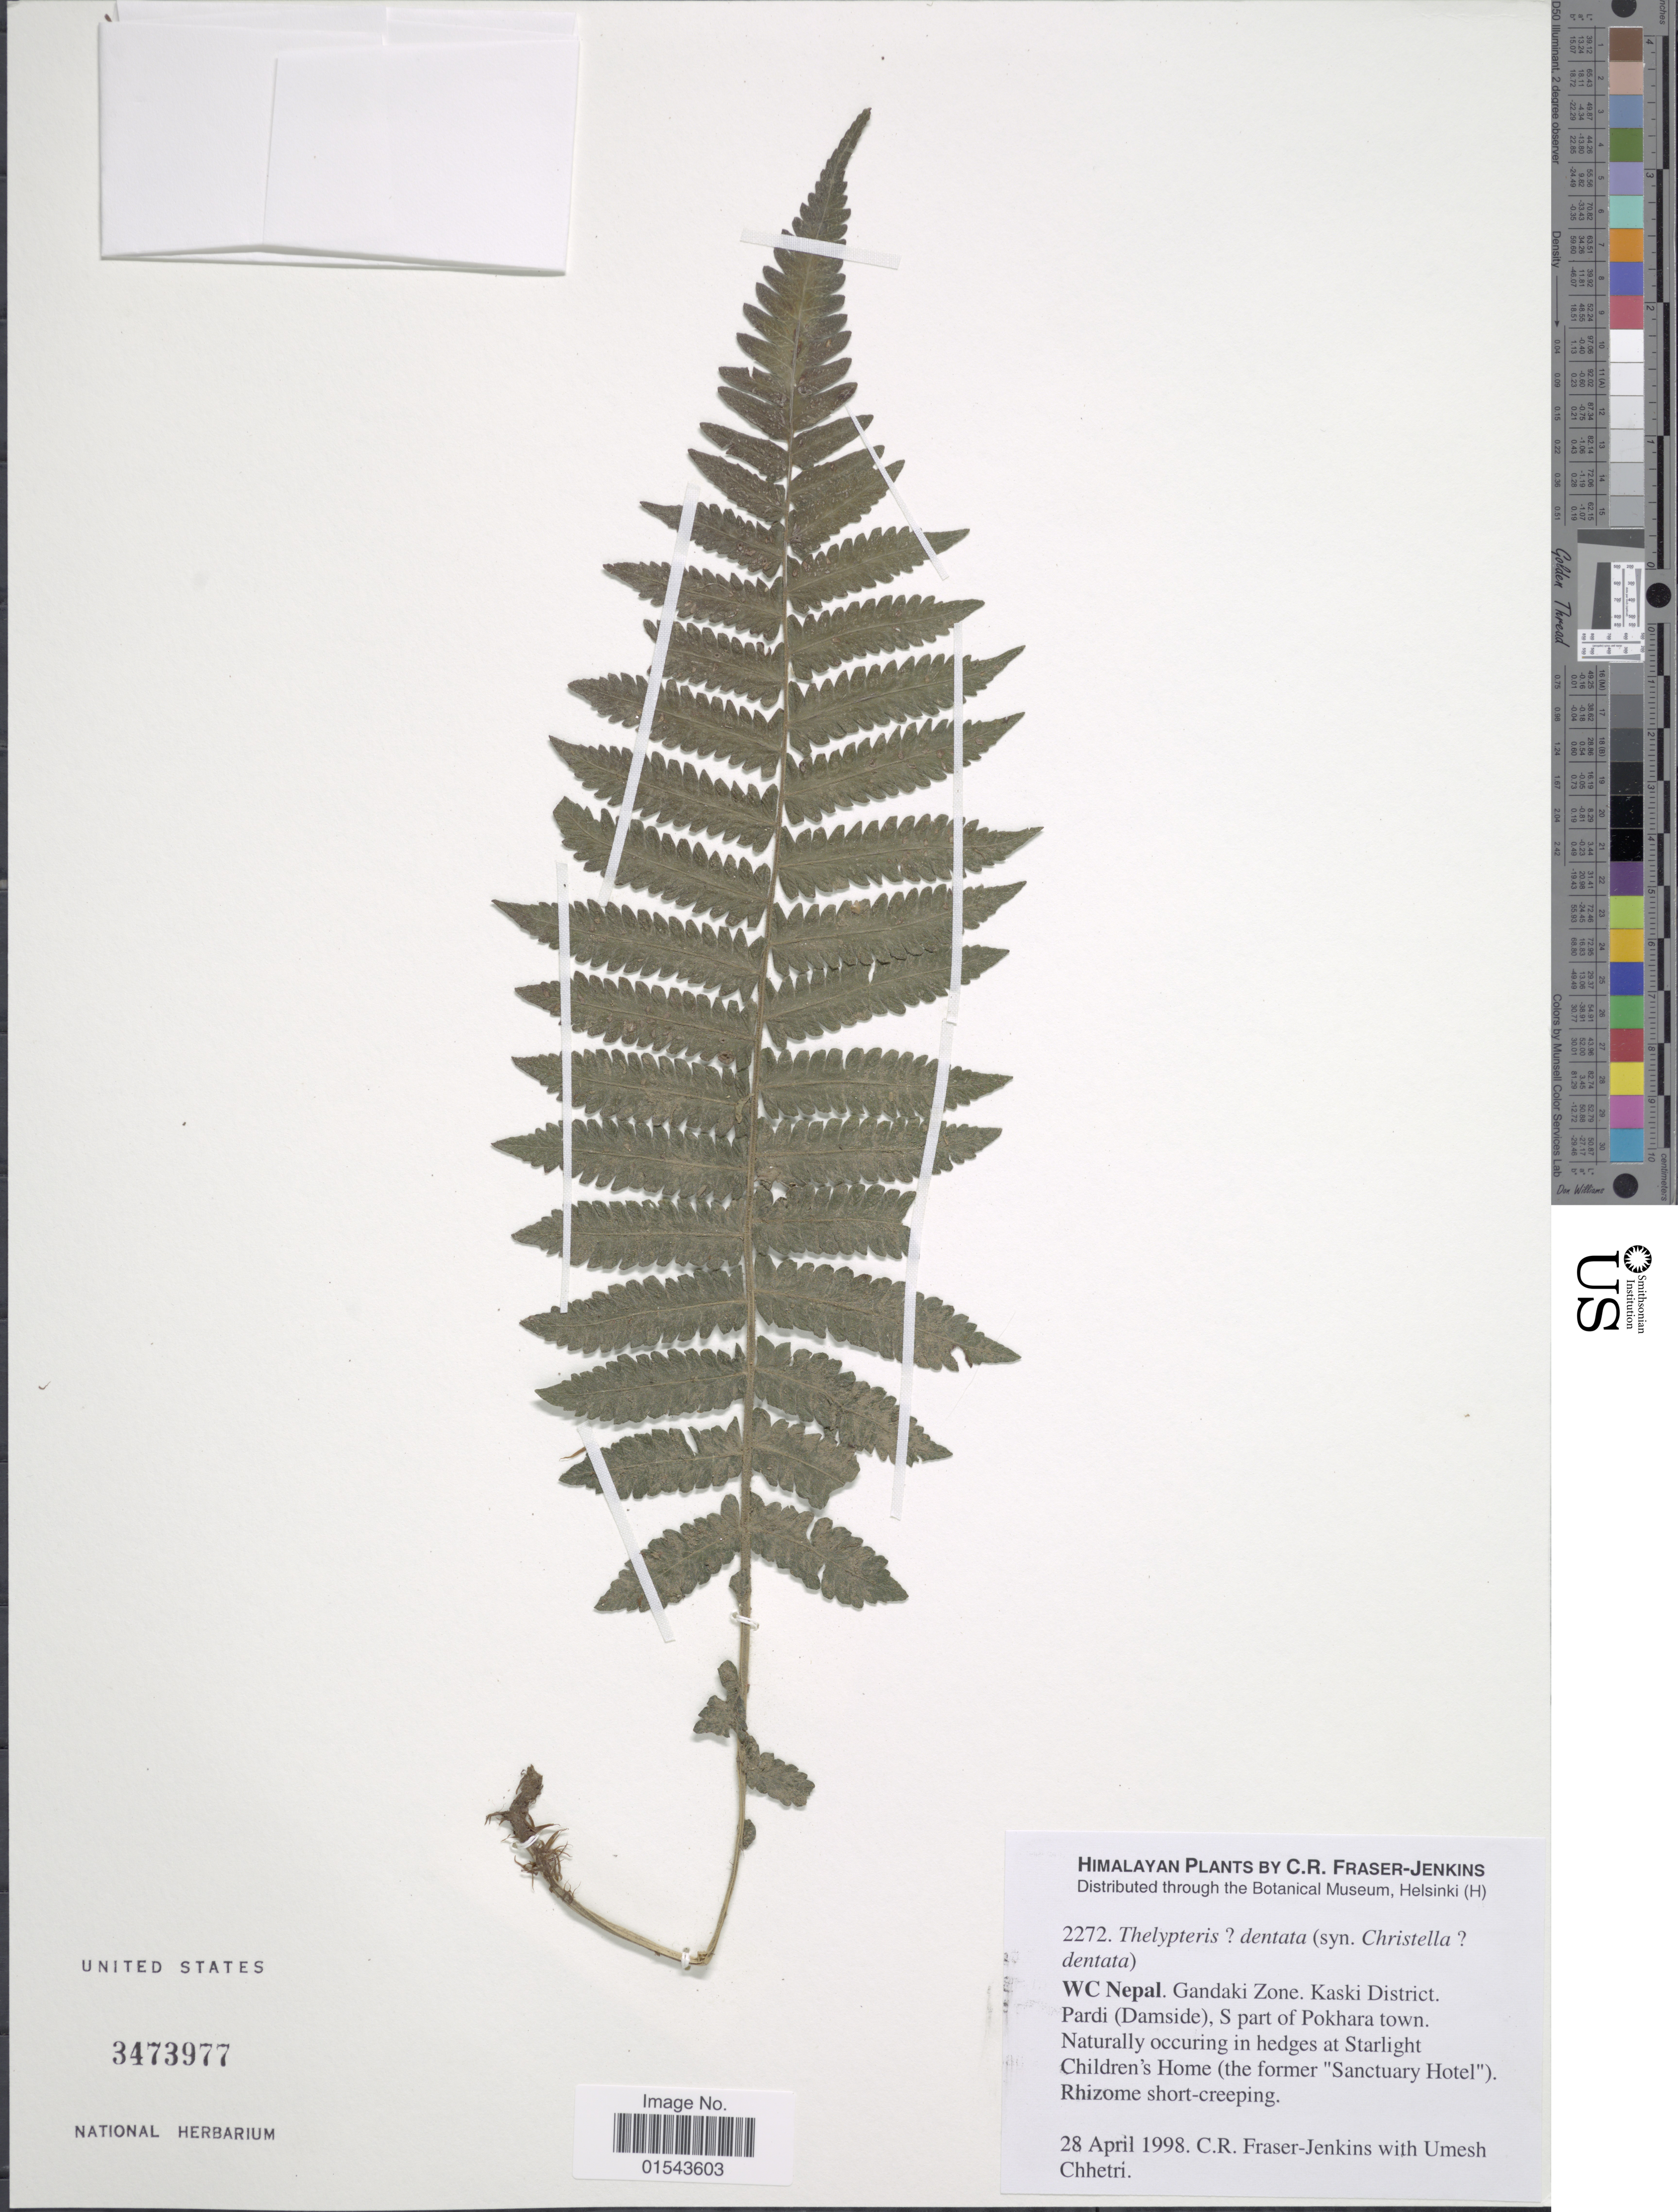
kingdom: Plantae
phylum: Tracheophyta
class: Polypodiopsida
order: Polypodiales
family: Thelypteridaceae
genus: Christella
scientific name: Christella dentata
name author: (Forssk.) Brownsey & Jermy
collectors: C. R. Fraser-Jenkins & U. Chhetri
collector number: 2272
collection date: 1998-04-28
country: Nepal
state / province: Gandaki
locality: Himalaya, WC Nepal. Gandaki Zone. Kaski District. Pardi (Damside), S part of Pokhara town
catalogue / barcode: US 3473977